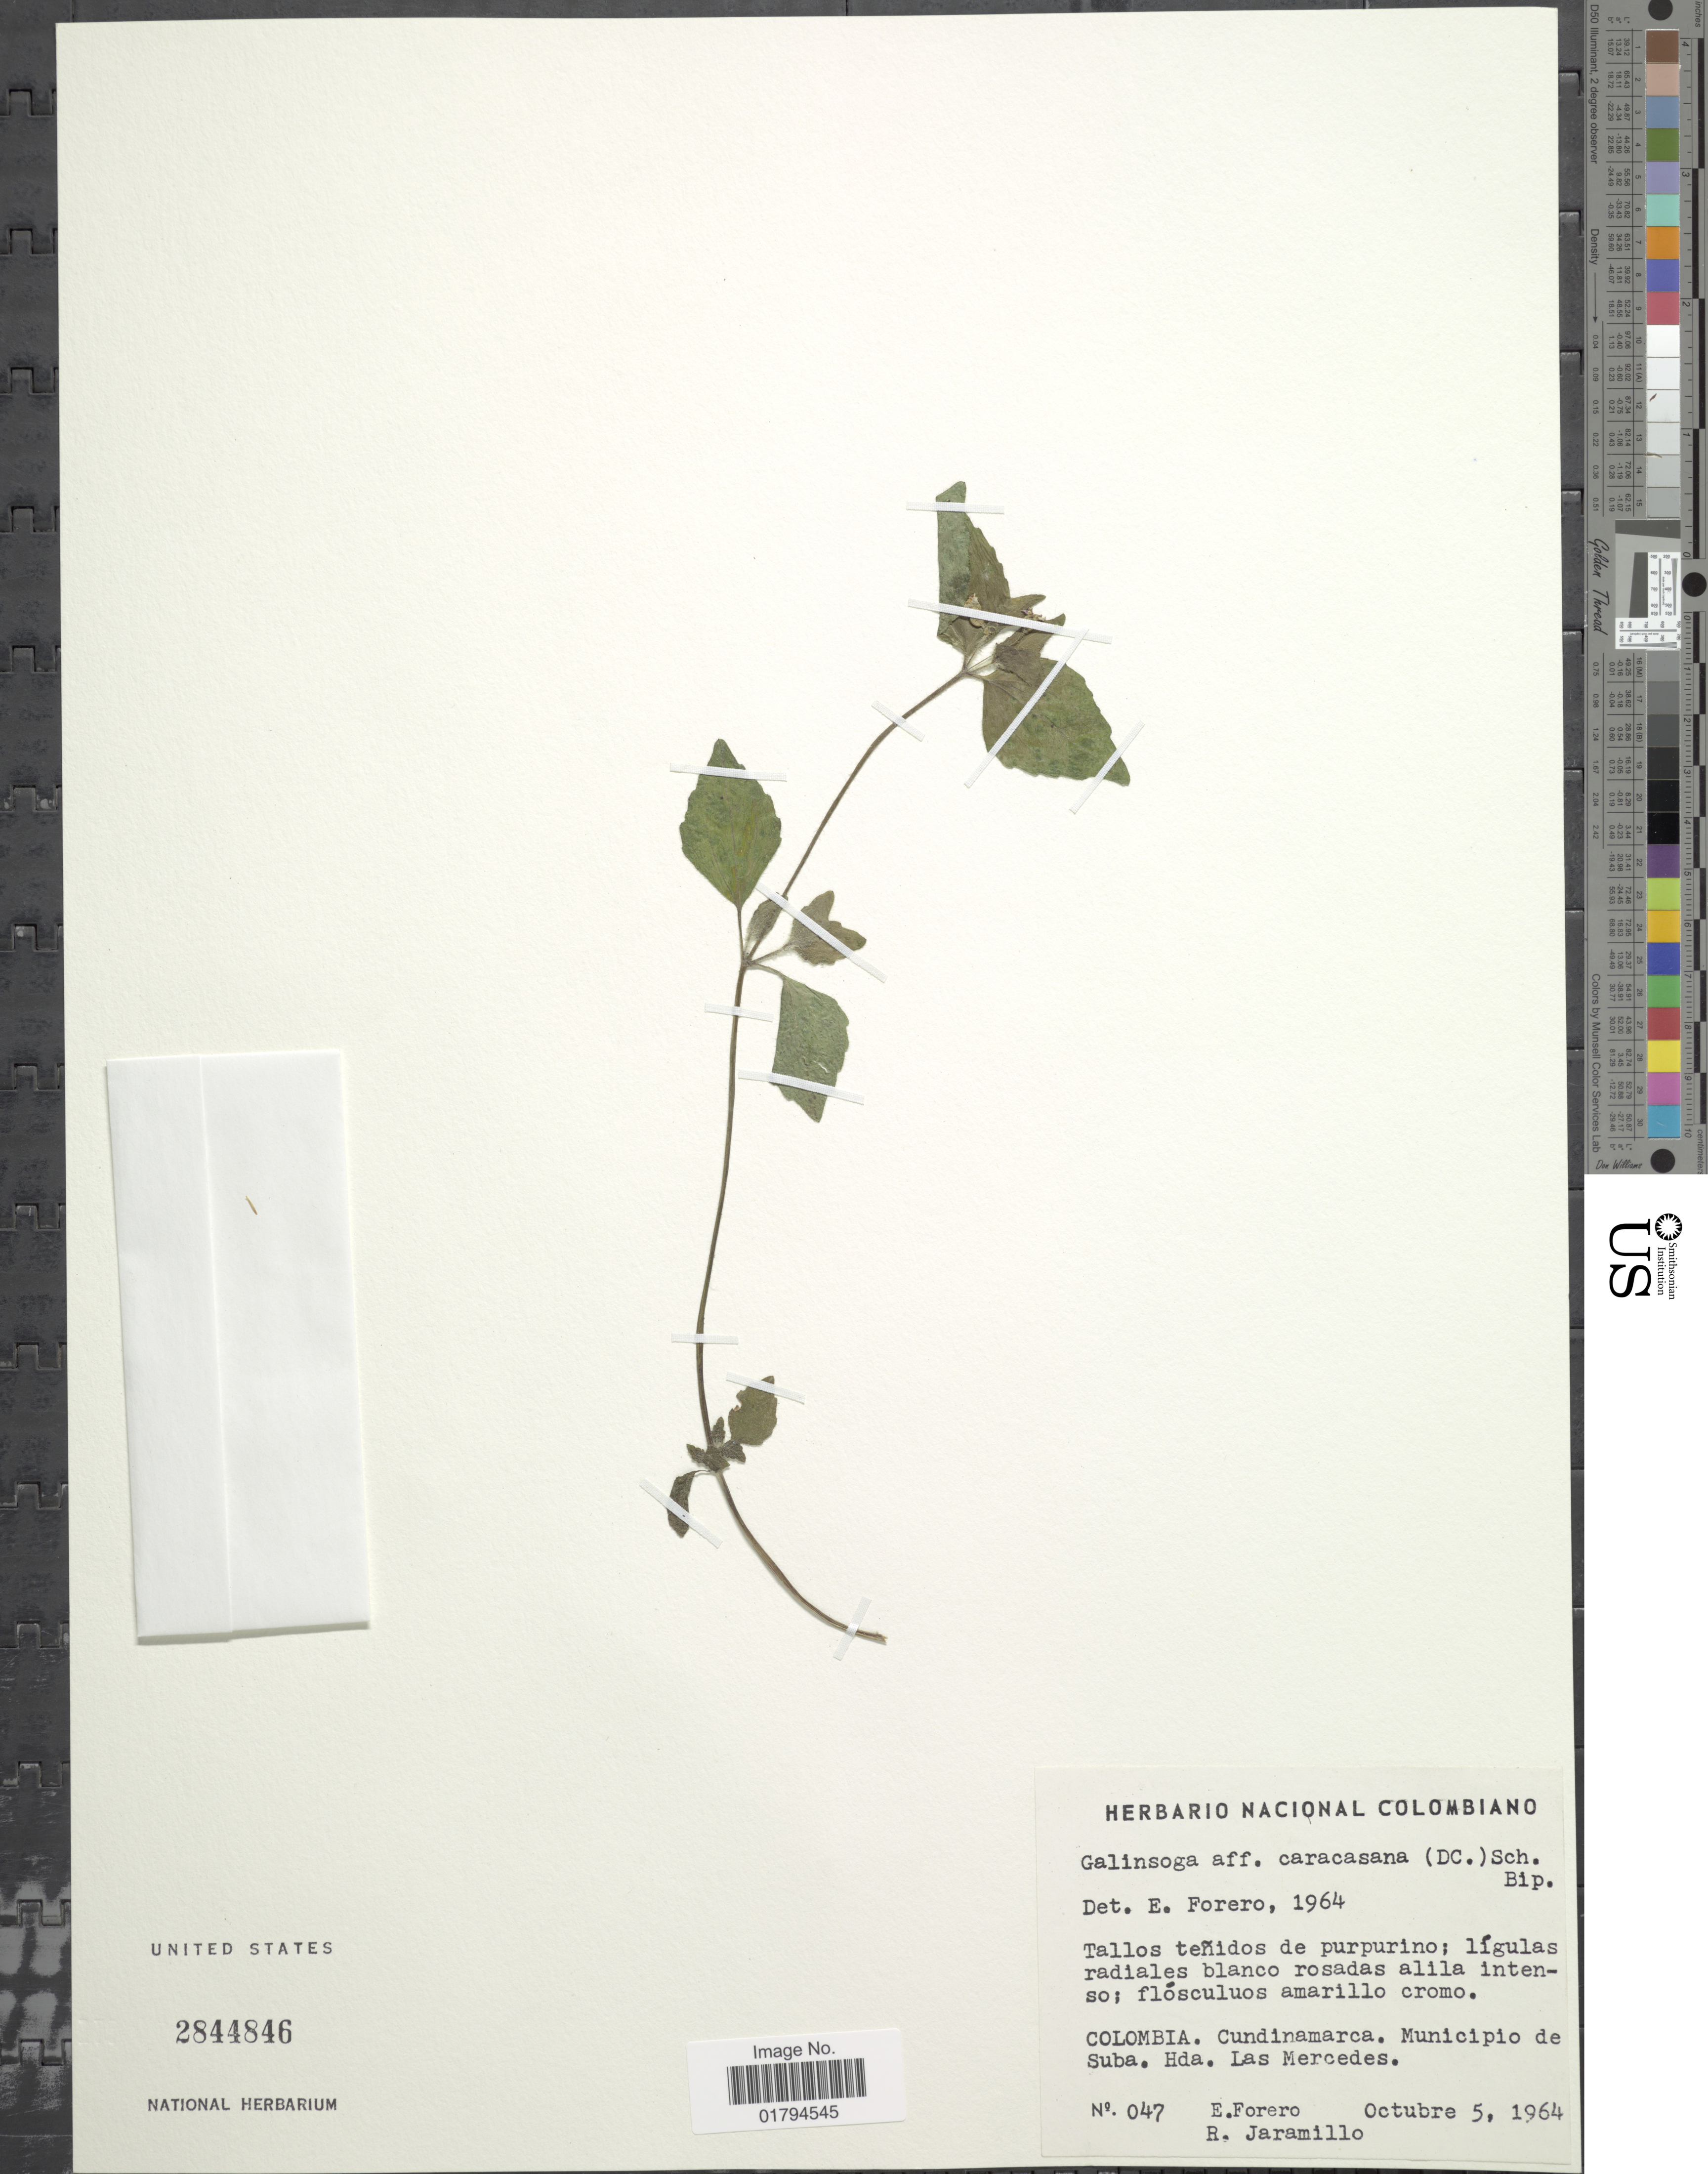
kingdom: Plantae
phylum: Tracheophyta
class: Magnoliopsida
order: Asterales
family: Asteraceae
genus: Galinsoga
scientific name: Galinsoga quadriradiata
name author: Ruiz & Pav.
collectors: E. Forero & R. Jaramillo M.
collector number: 047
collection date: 1964-10-05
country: Colombia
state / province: Cundinamarca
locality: Municipio de Suba. Hda. Las Mercedes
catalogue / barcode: US 2844846